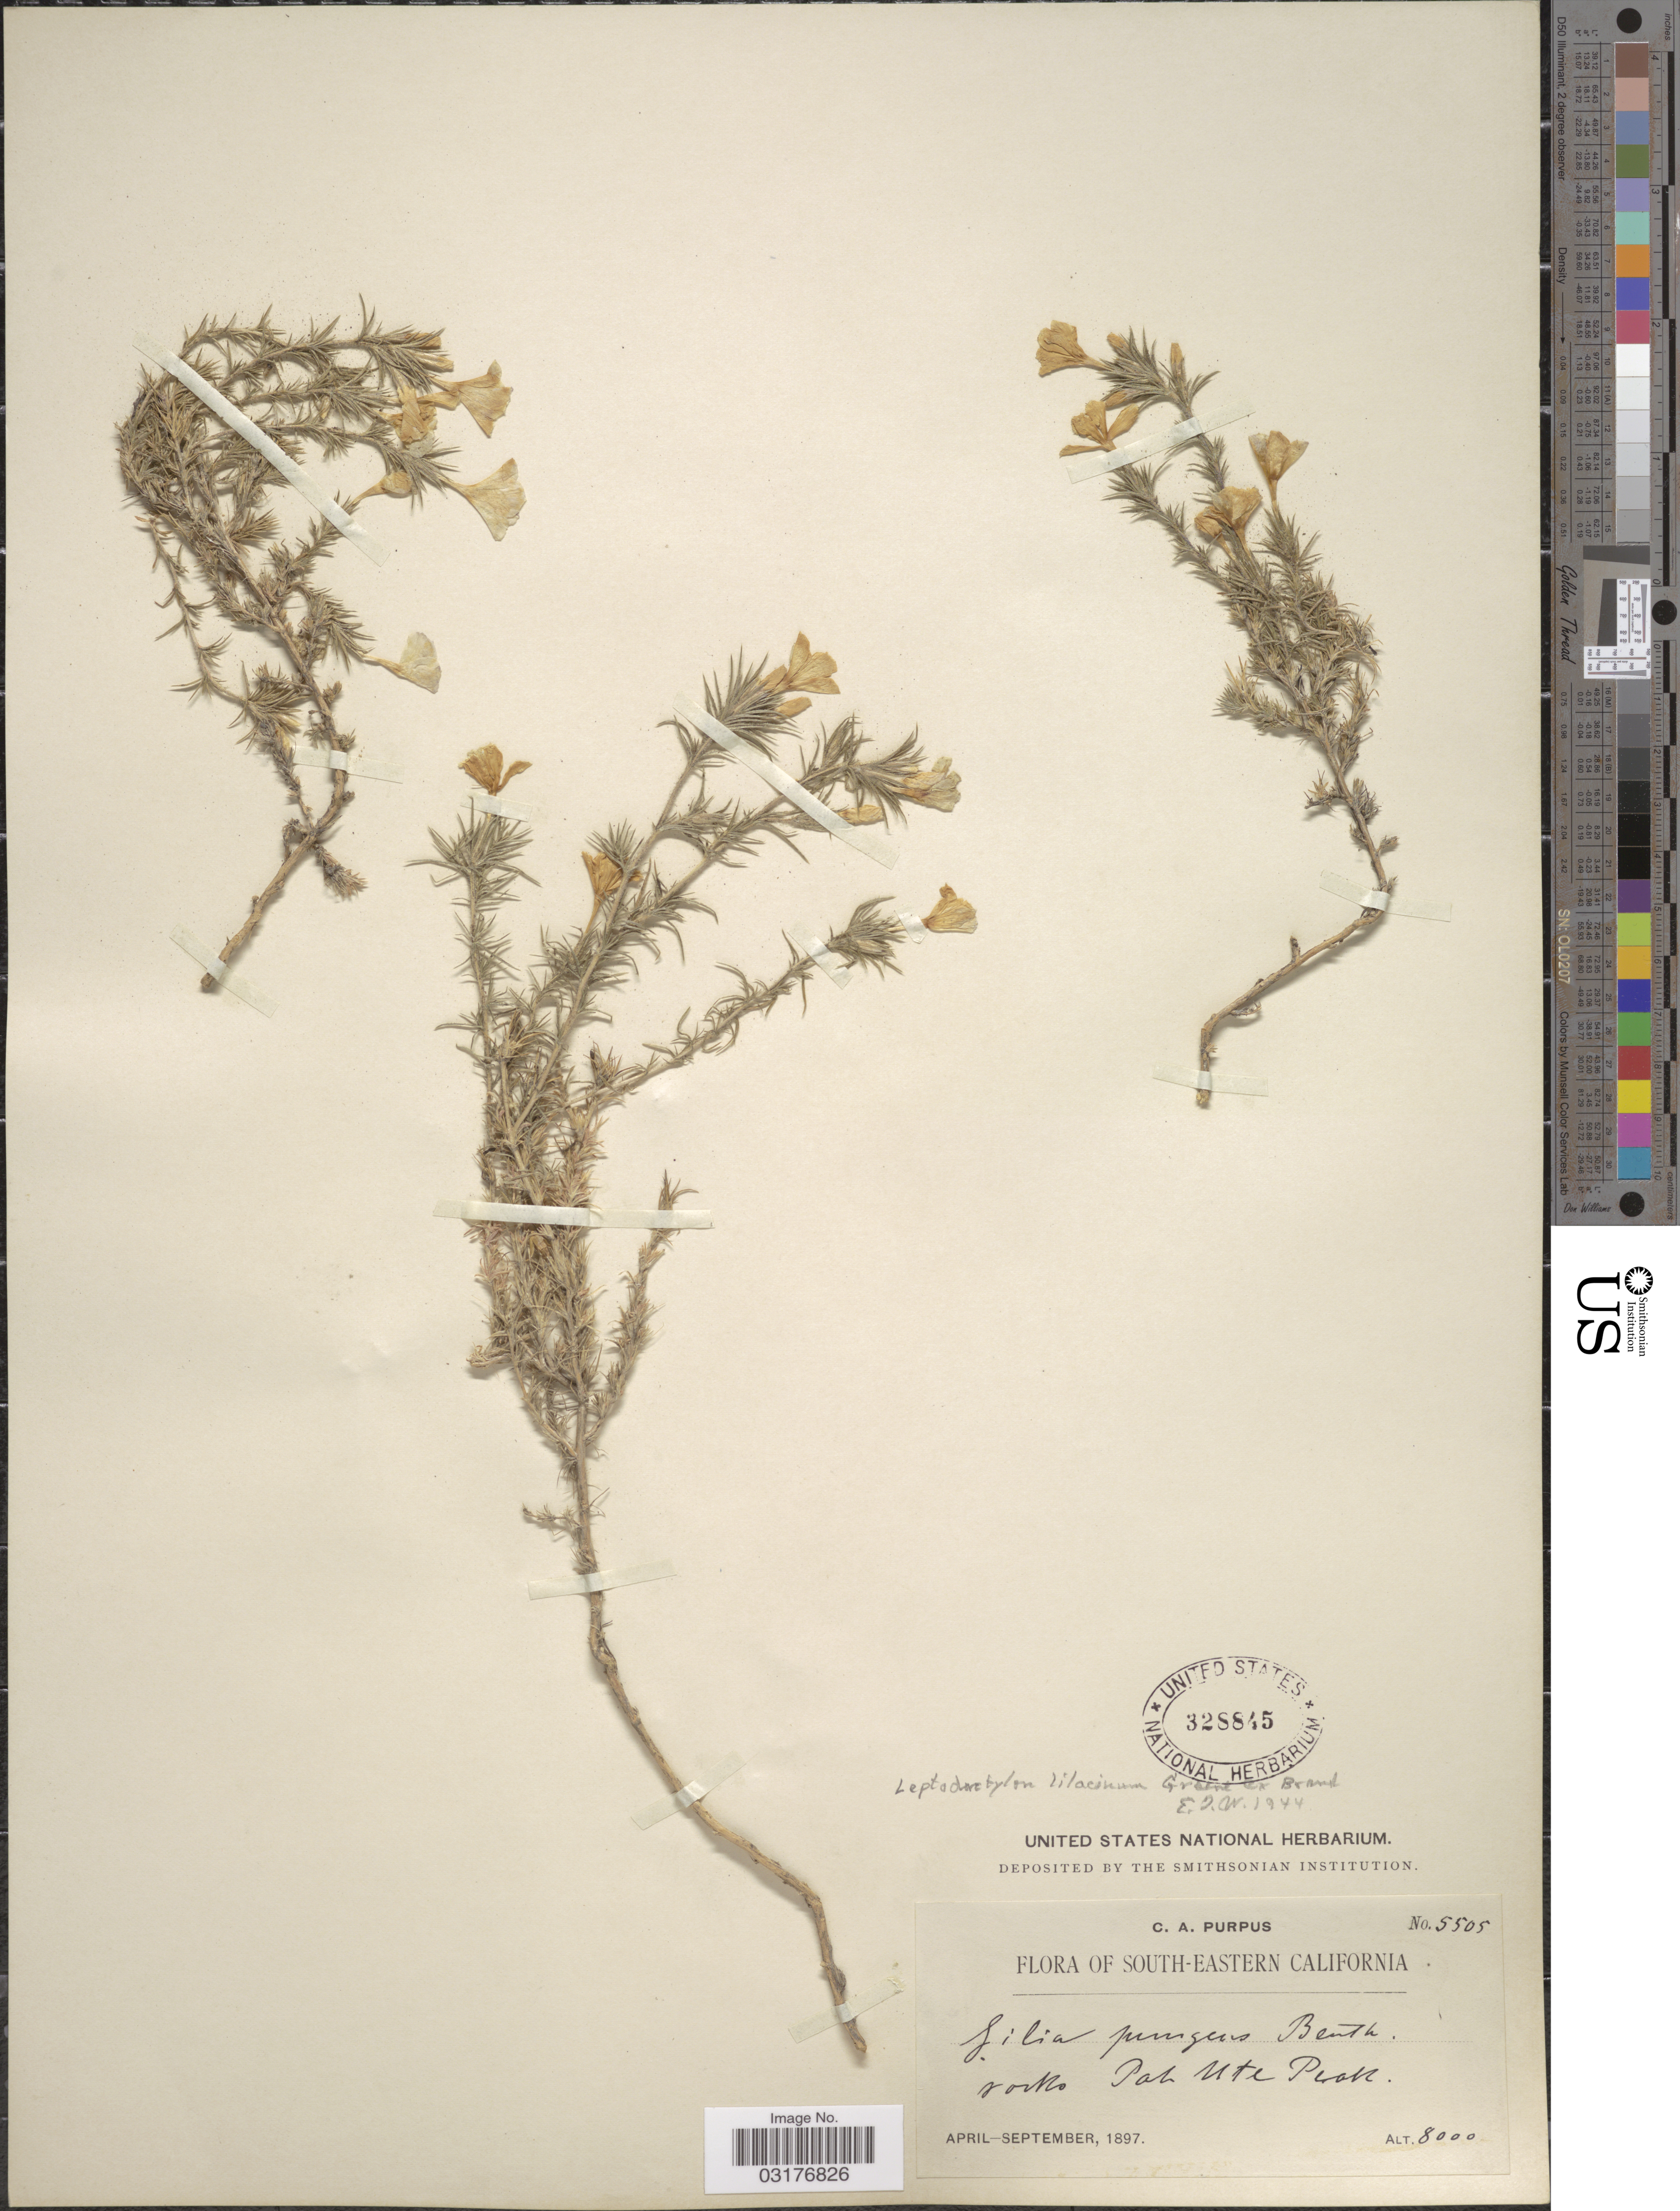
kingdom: Plantae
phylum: Tracheophyta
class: Magnoliopsida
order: Ericales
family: Polemoniaceae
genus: Linanthus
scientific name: Linanthus pungens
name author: (Torr.) J.M. Porter & L.A. Johnson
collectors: C. A. Purpus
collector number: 5505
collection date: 1897-04/1897-09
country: United States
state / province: California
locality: South-eastern California. Pah Ute Peak.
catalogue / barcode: US 328845